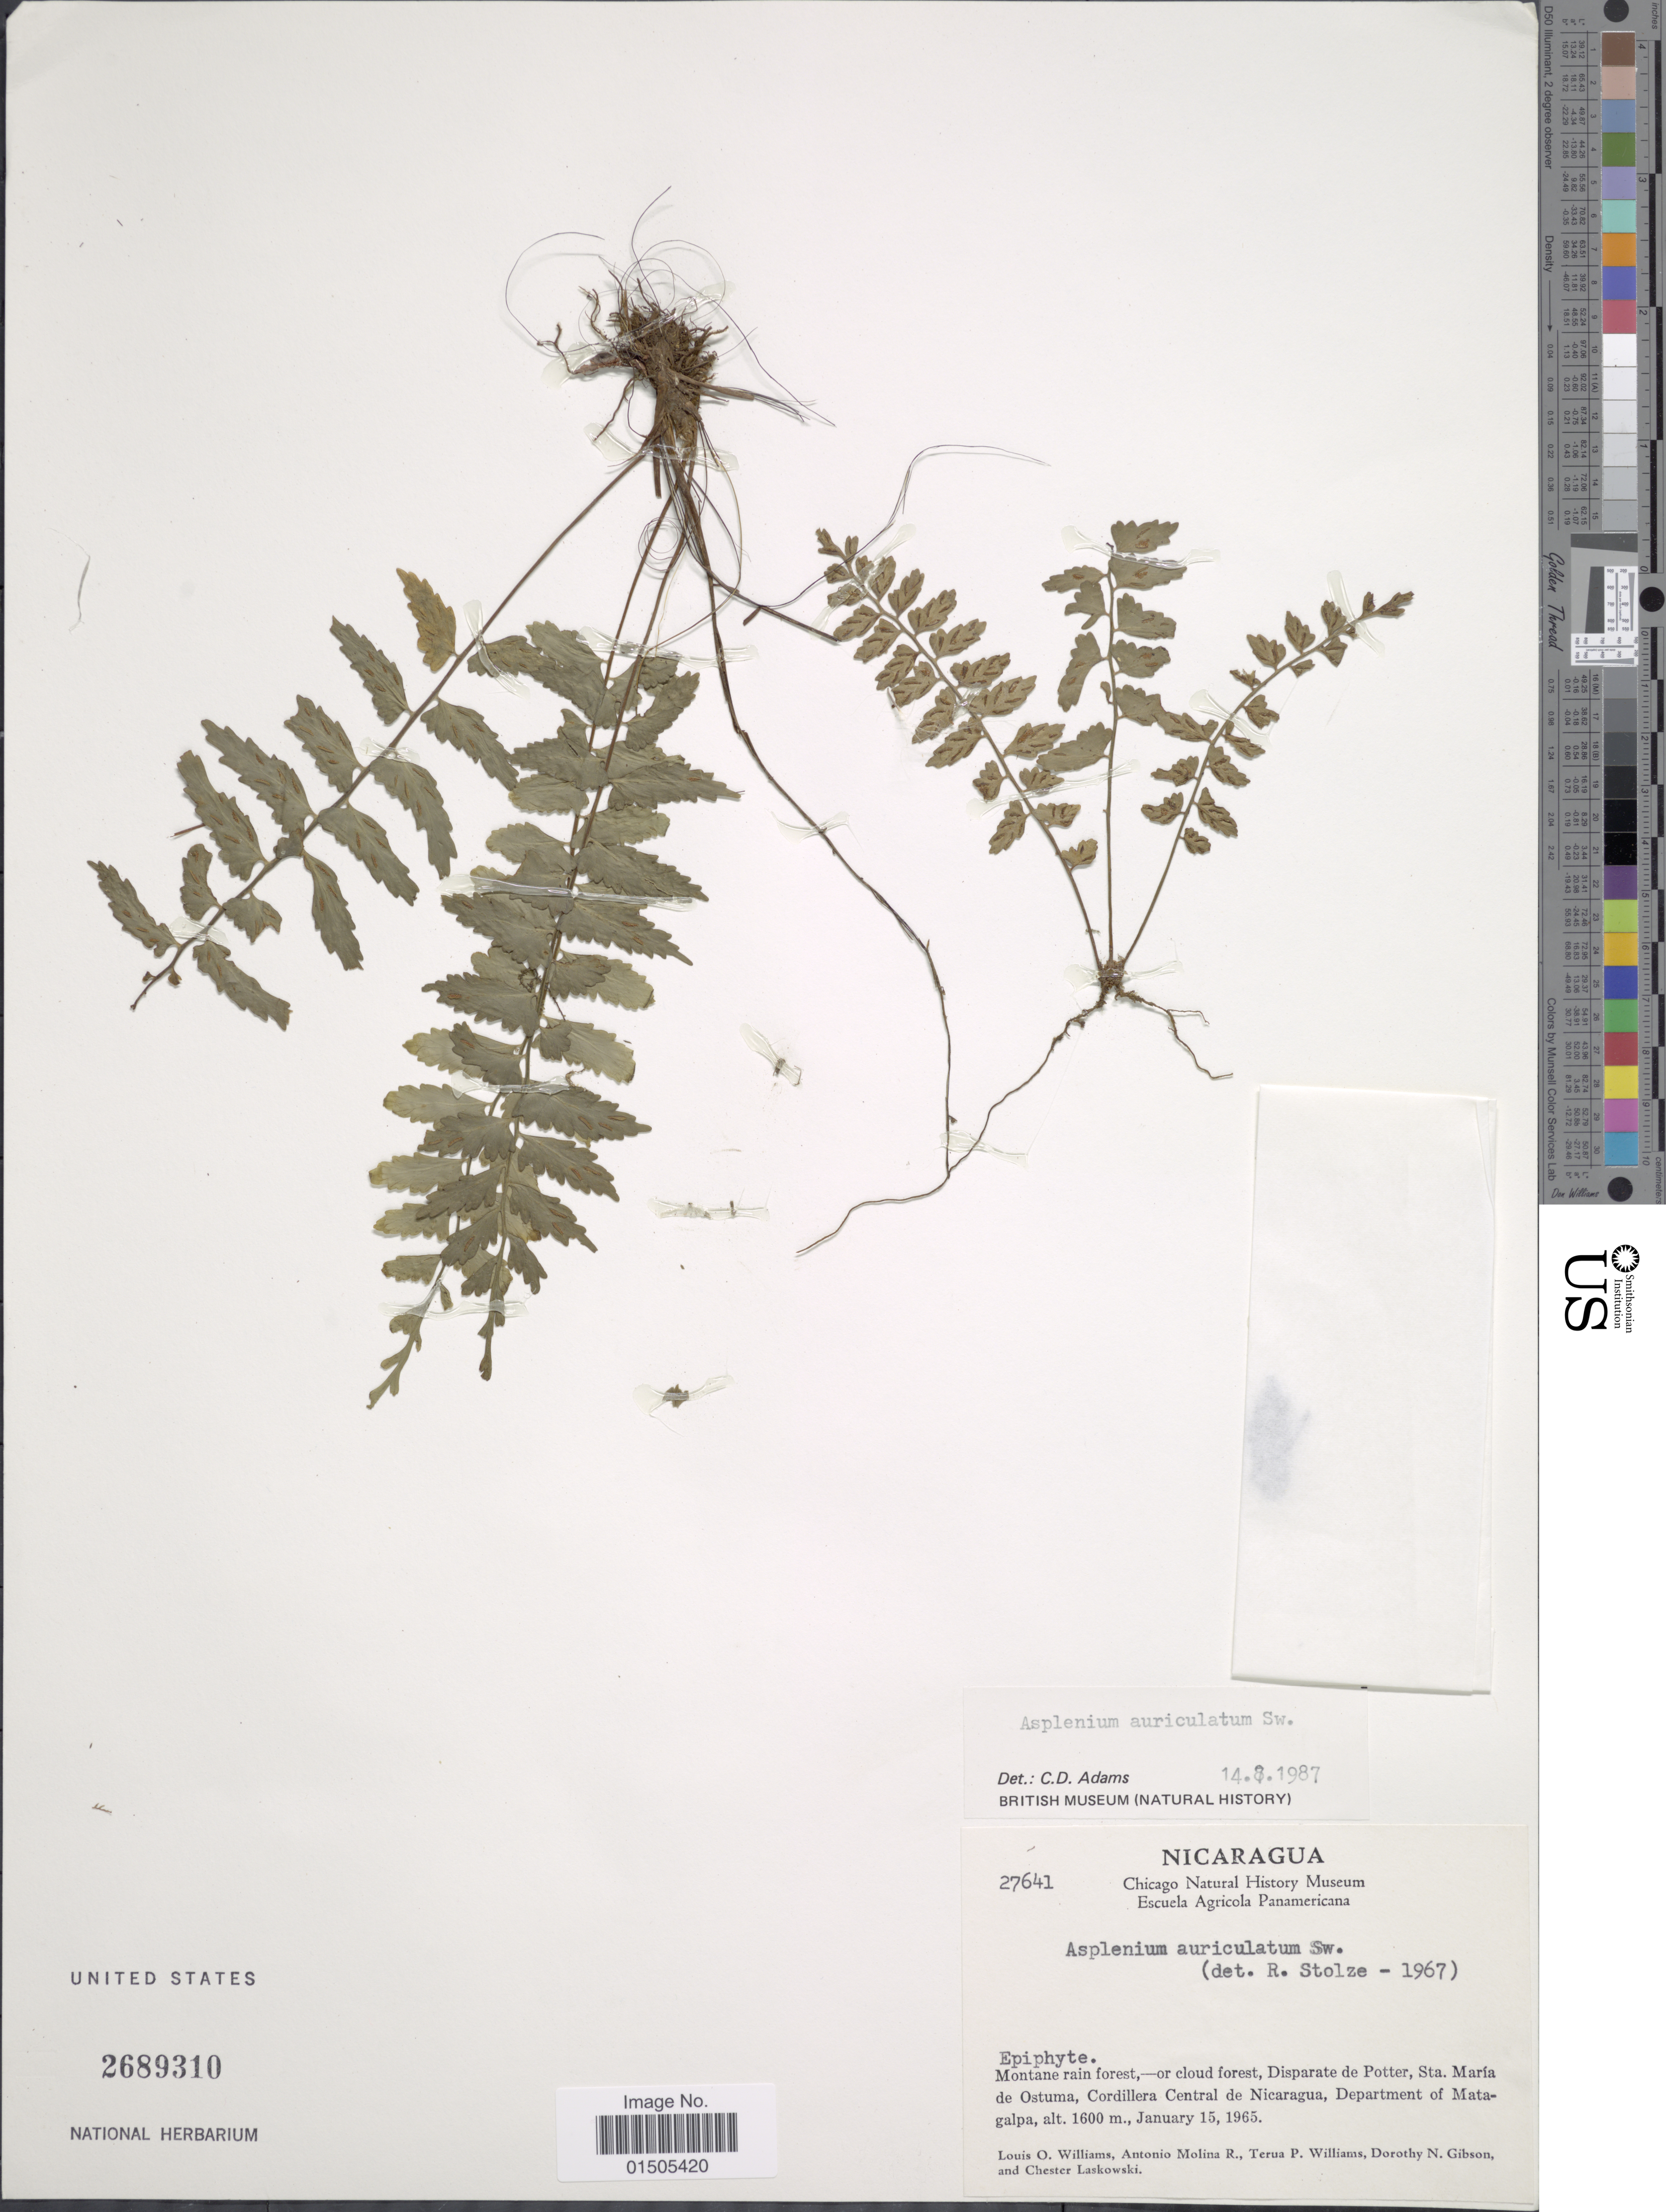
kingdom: Plantae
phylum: Tracheophyta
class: Polypodiopsida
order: Polypodiales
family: Aspleniaceae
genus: Asplenium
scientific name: Asplenium auriculatum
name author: Sw.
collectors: L. O. Williams, A. Molina R., T. P. Williams, D. N. Gibson & C. Laskowski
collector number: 27641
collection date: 1965-01-15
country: Nicaragua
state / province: Matagalpa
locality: Montane rain forest - or cloud forest, Disparate de Potter, Sta. María de Ostuma, Cordillera Central de Nicaragua.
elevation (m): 1600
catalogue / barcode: US 2689310